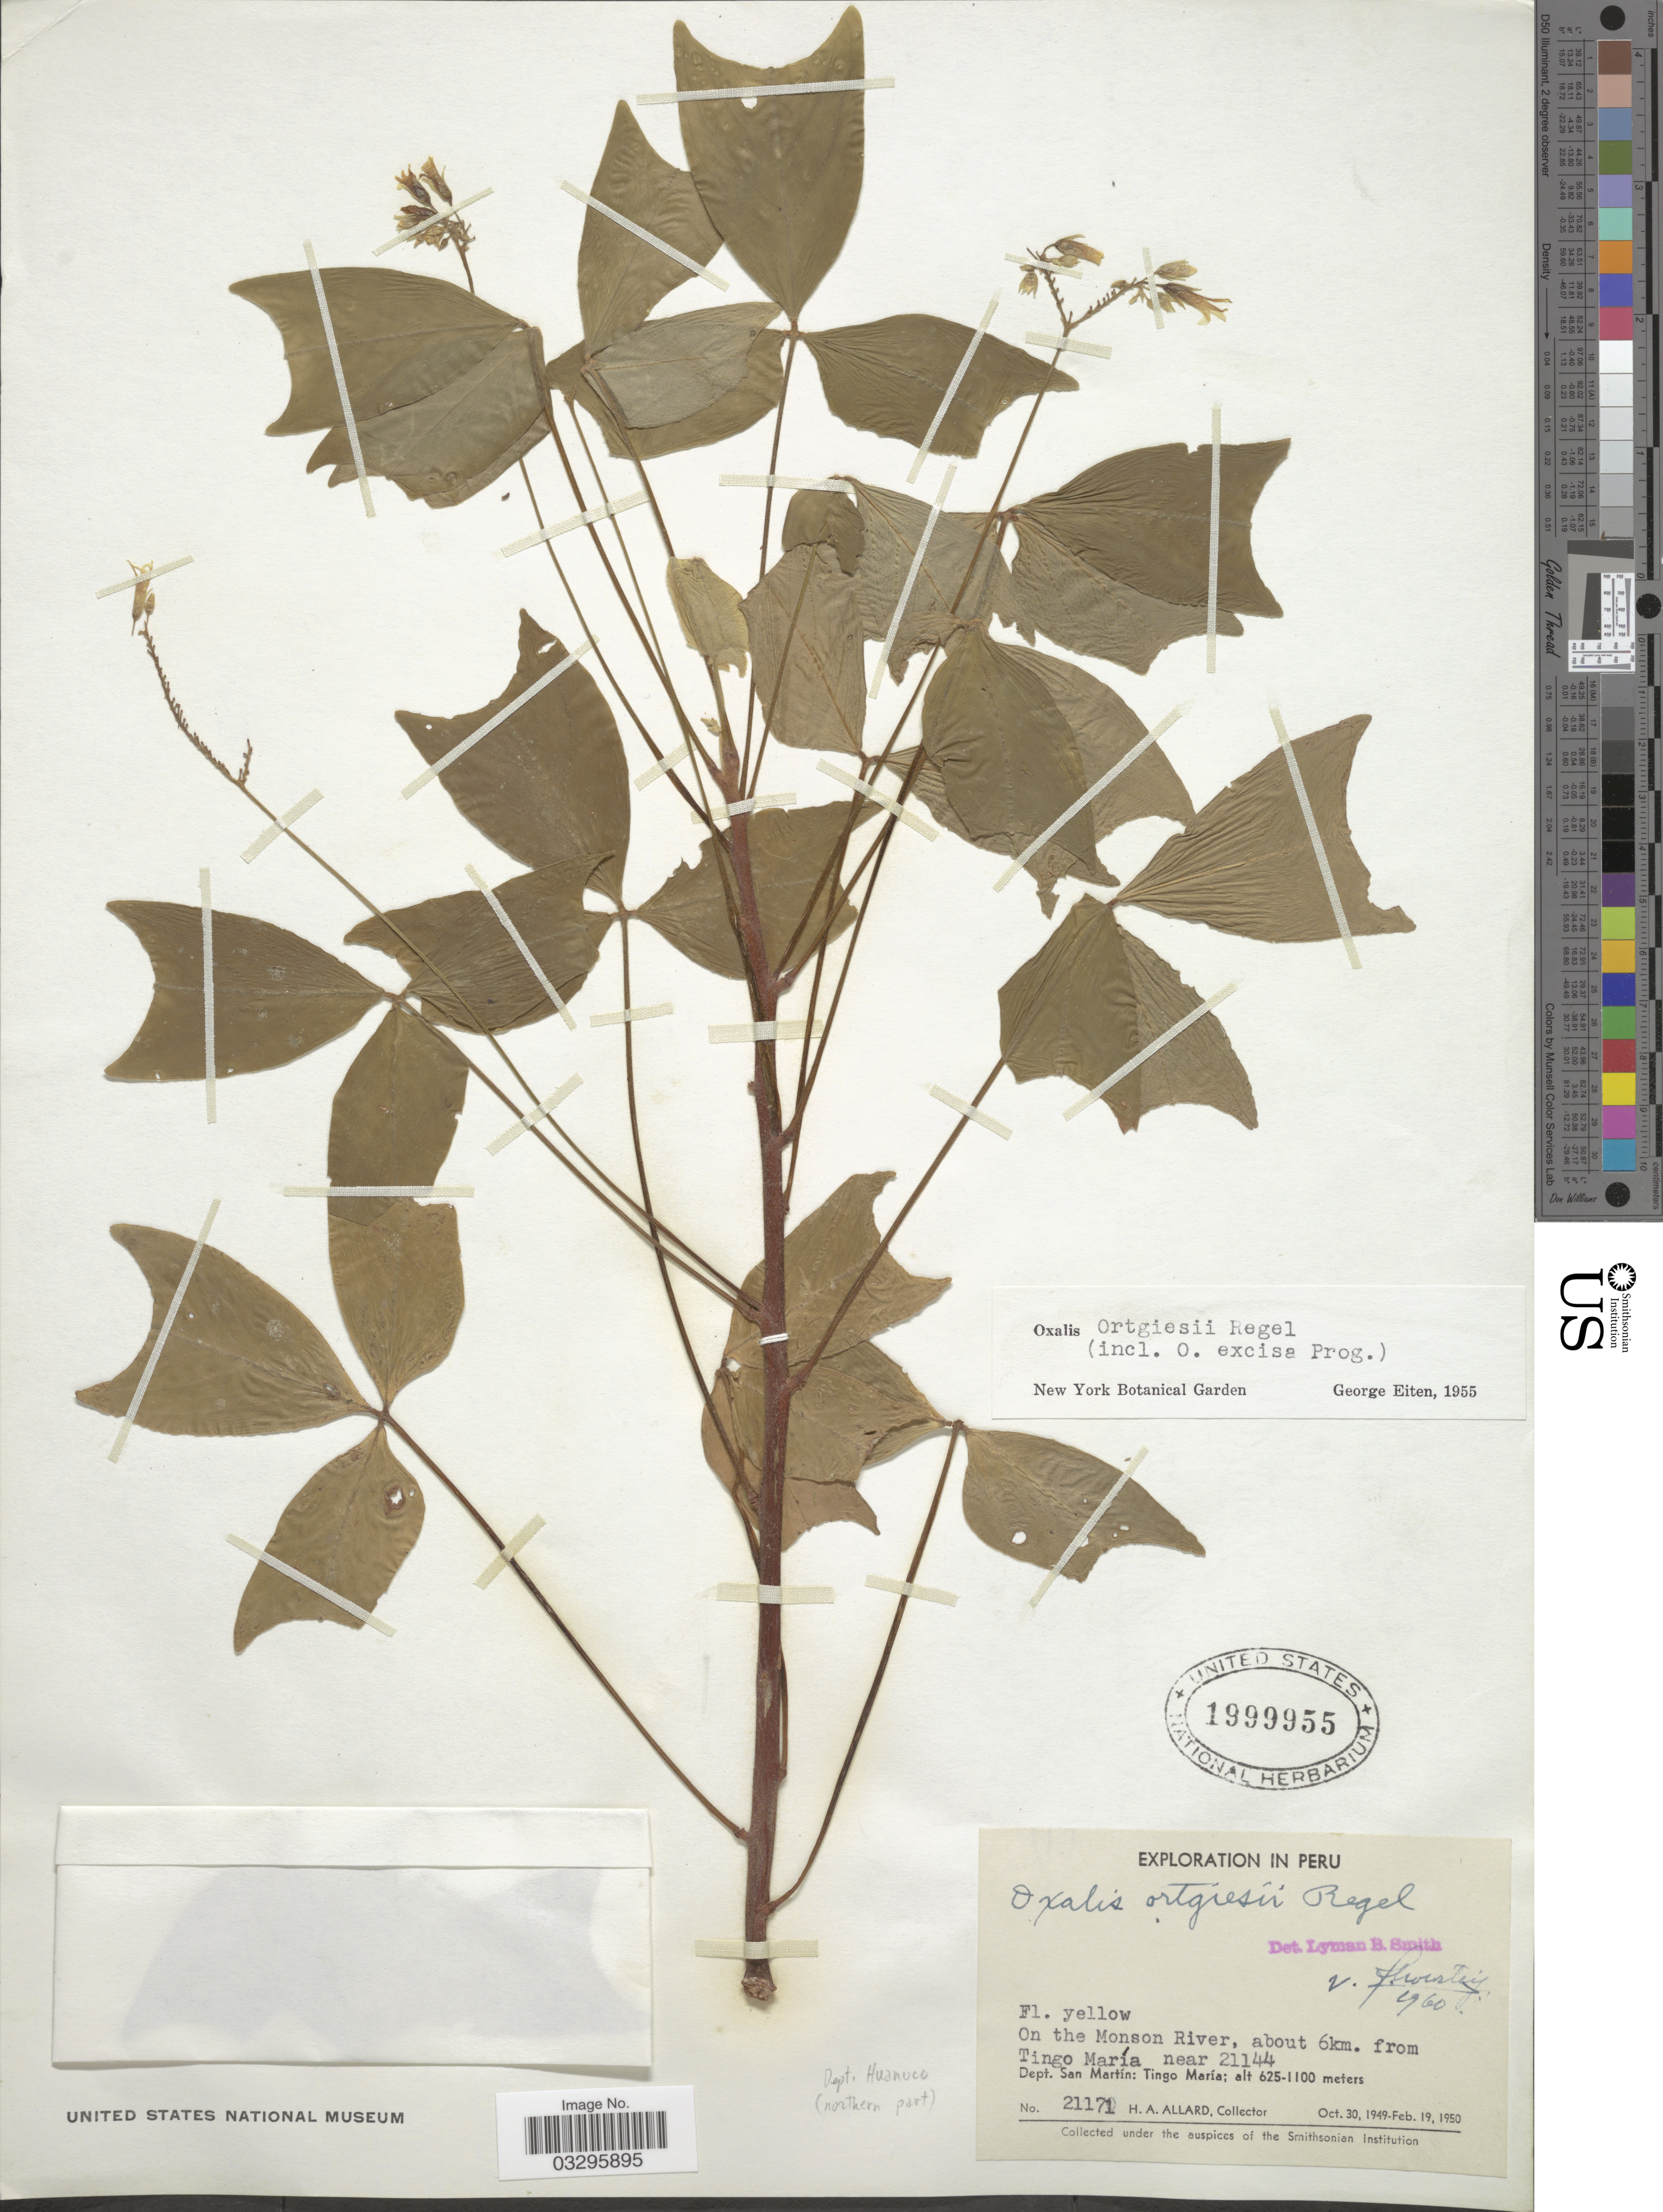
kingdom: Plantae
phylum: Tracheophyta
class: Magnoliopsida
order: Oxalidales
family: Oxalidaceae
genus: Oxalis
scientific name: Oxalis ortgiesii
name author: Regel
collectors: H. A. Allard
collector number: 21171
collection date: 1949-10-30/1950-02-19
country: Peru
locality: On the Monson River, about 6km. from Tingo María. Dept. San Martín: Tingo María. Dept. Huanuco (northern part)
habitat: on the river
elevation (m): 625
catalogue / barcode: US 1999955